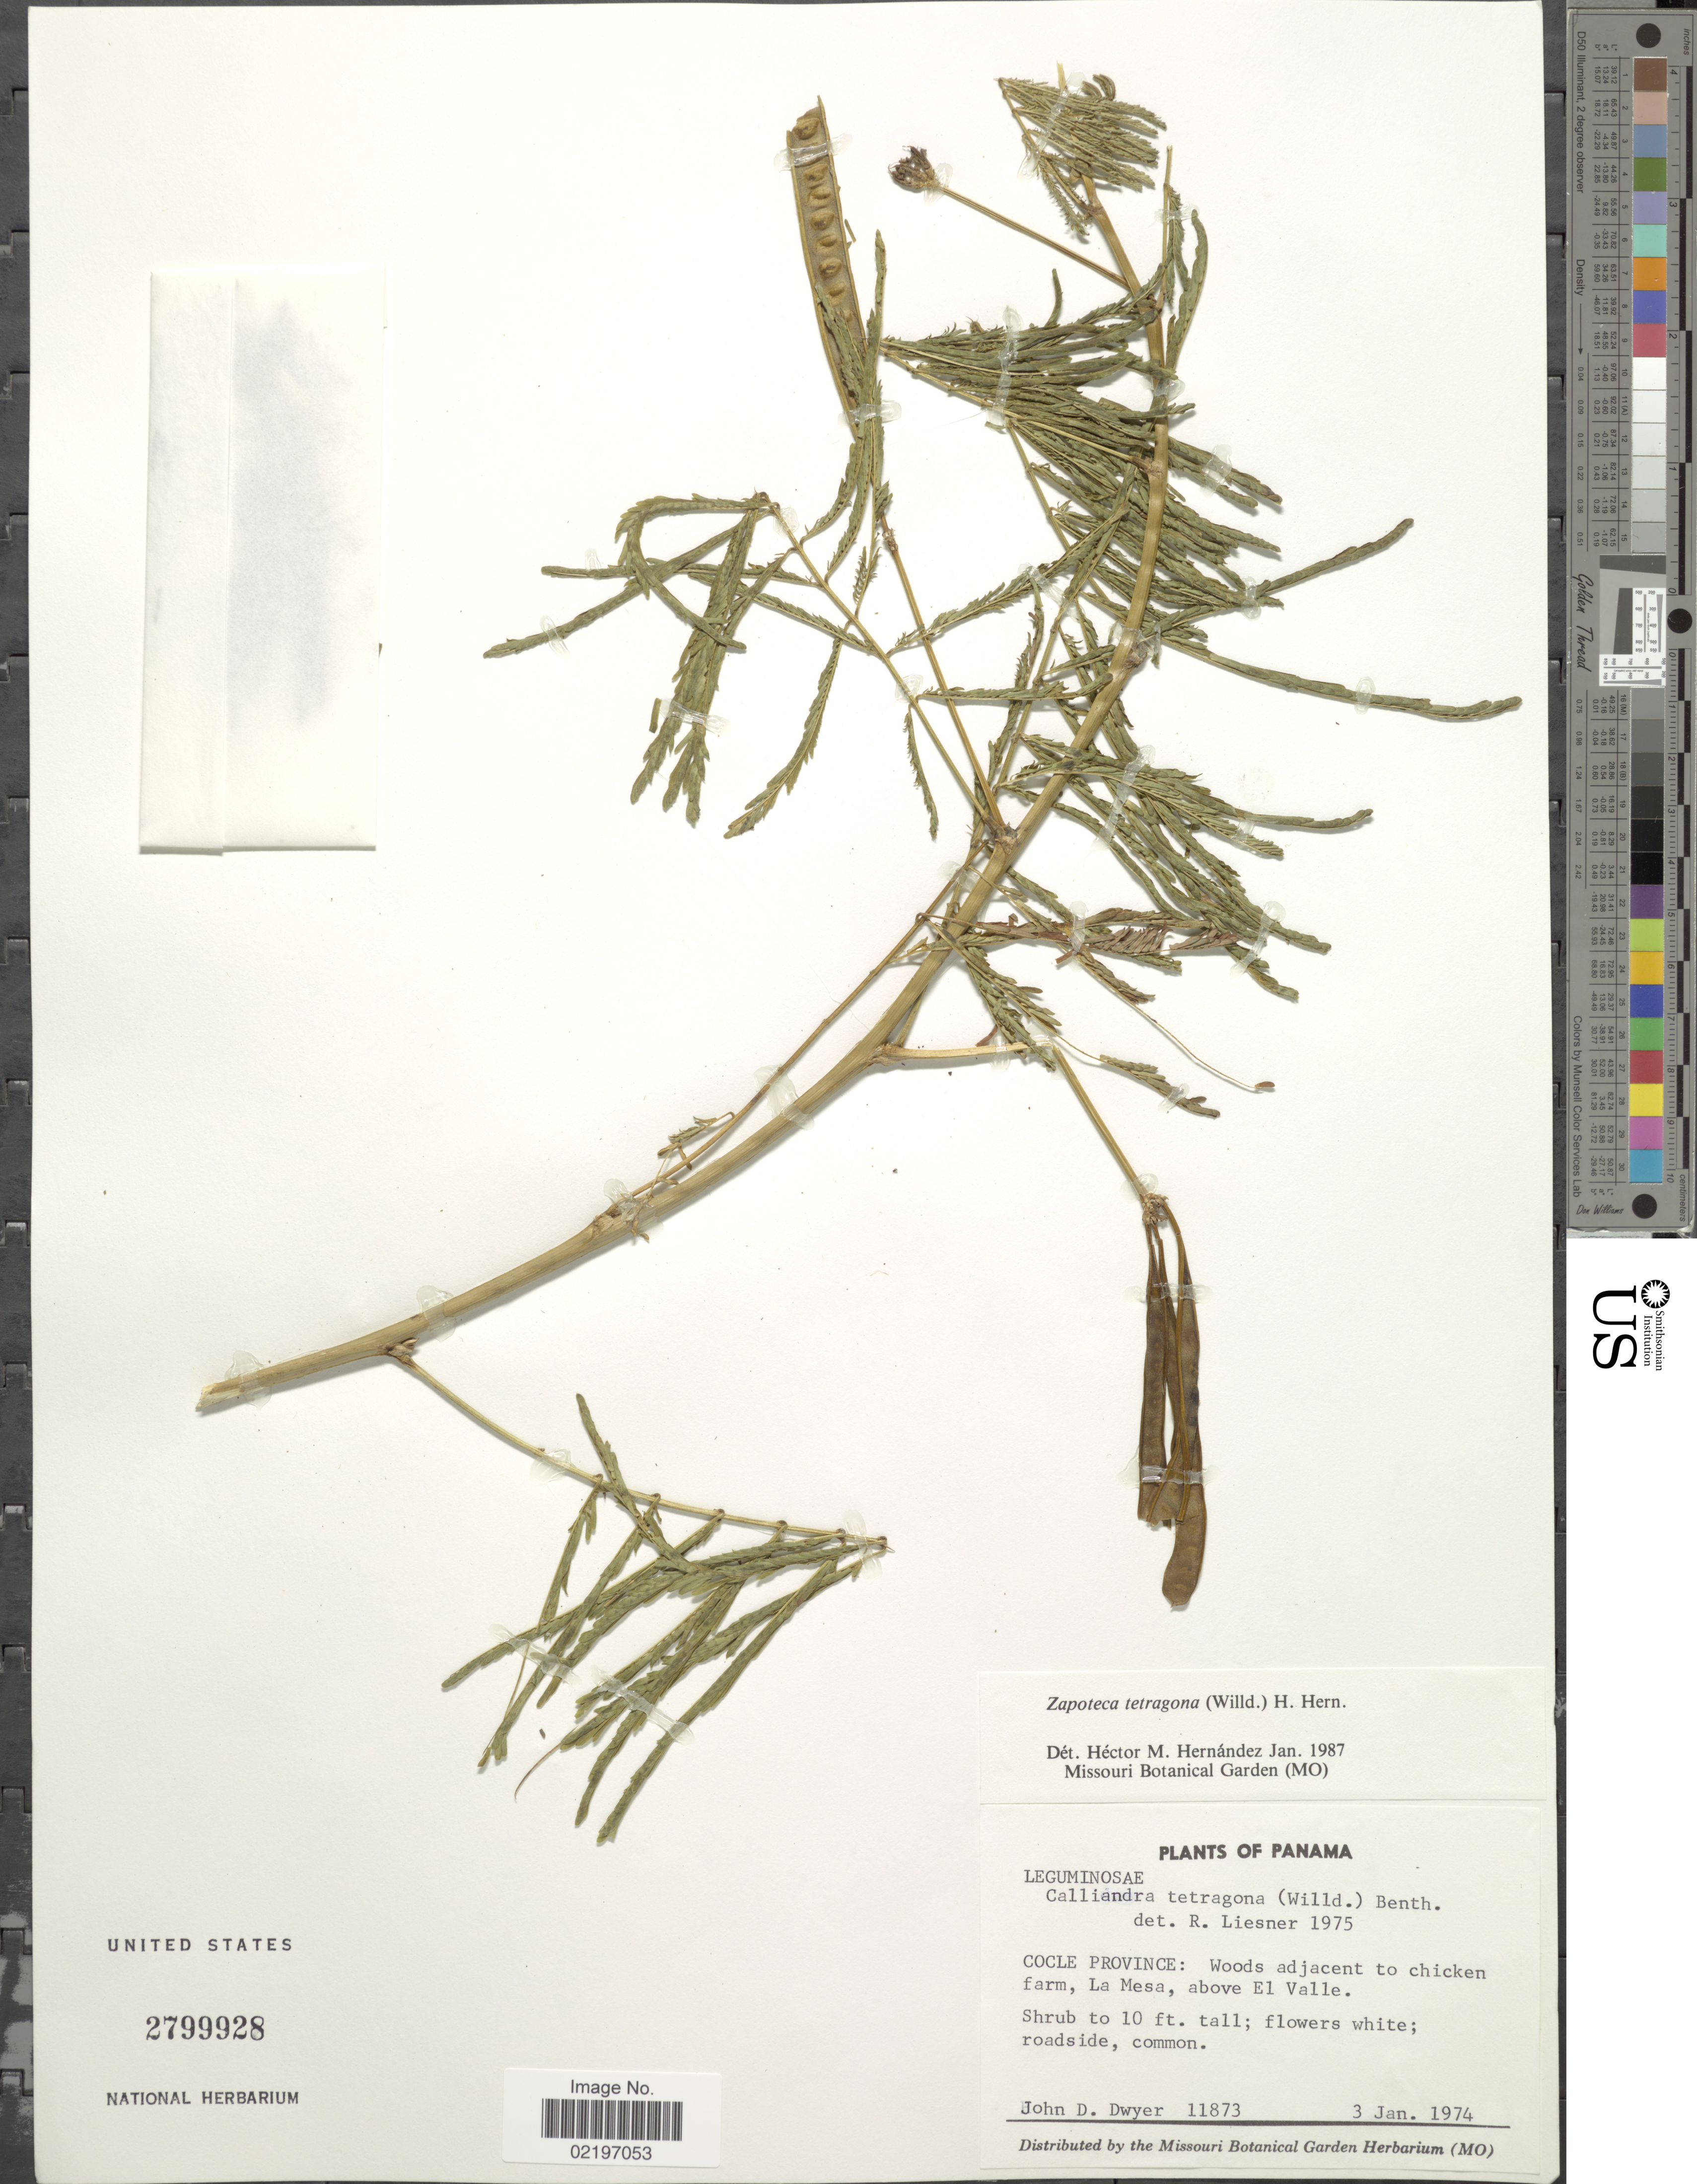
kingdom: Plantae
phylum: Tracheophyta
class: Magnoliopsida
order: Fabales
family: Fabaceae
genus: Zapoteca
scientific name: Zapoteca tetragona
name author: (Willd.) H.M. Hern.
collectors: J. D. Dwyer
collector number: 11873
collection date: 1974-01-03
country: Panama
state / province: Coclé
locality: Woods adjacent to chicken farm, La Mesa, above El Valle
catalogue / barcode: US 2799928